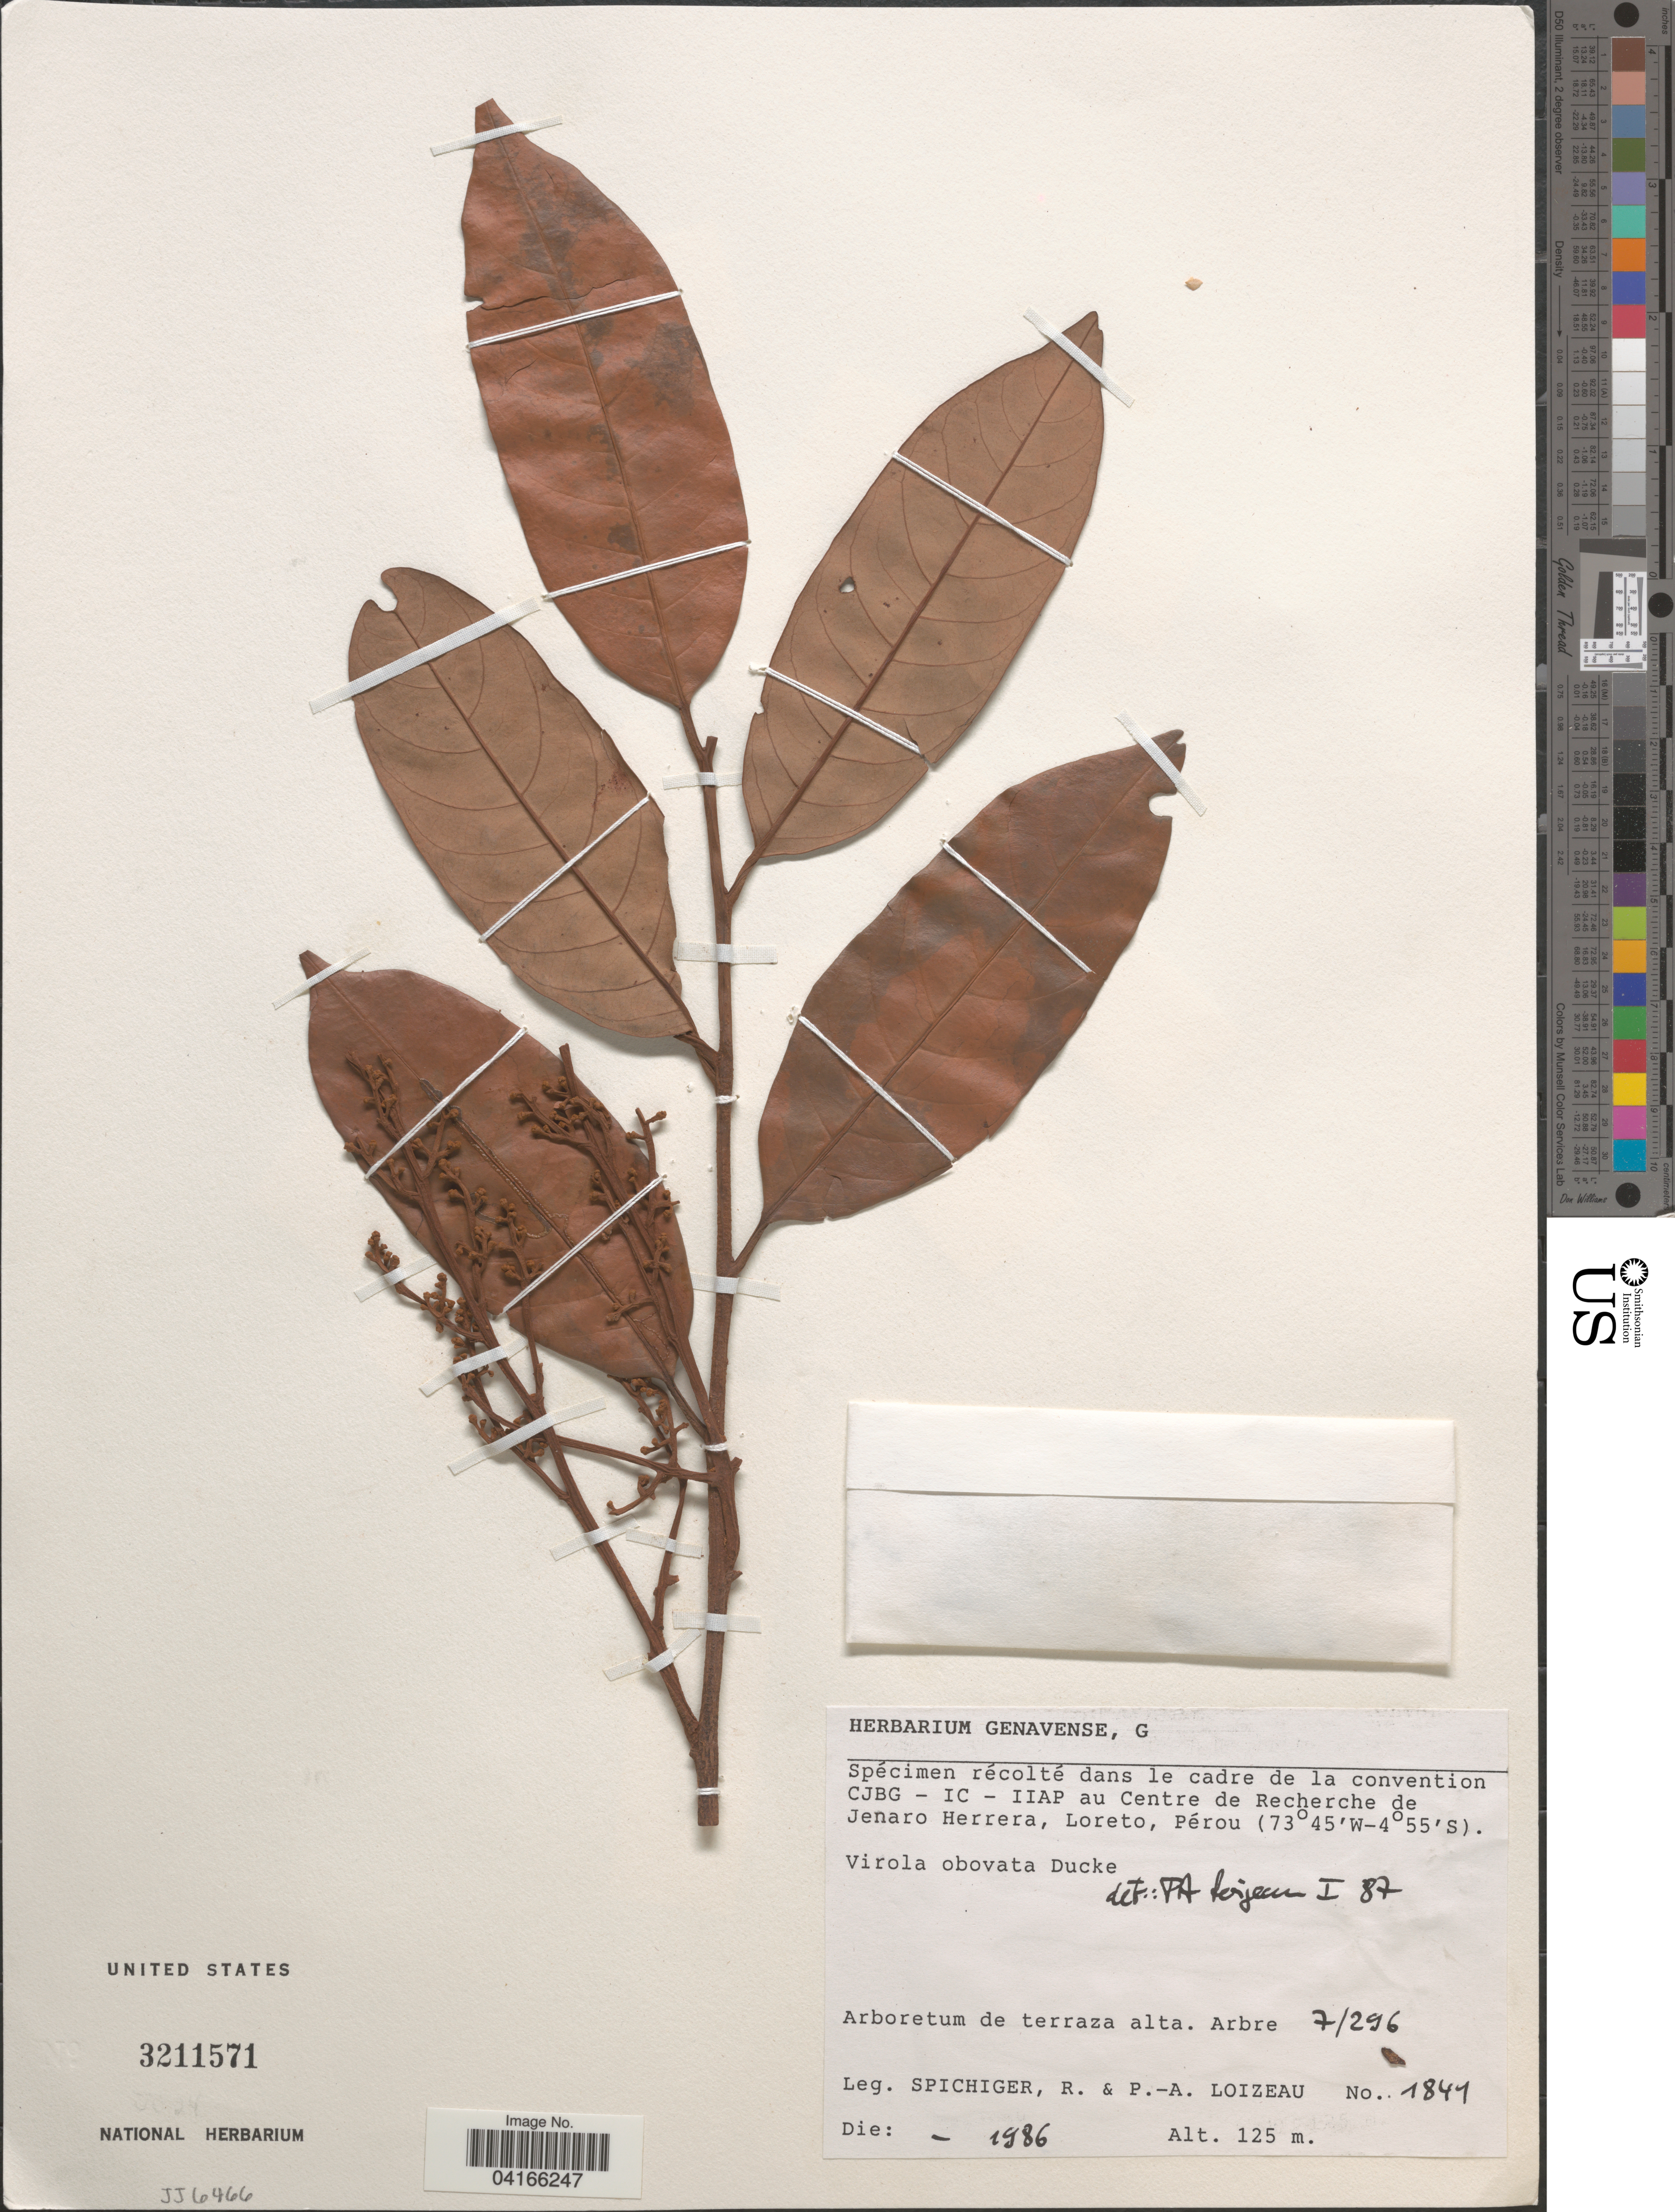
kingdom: Plantae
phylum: Tracheophyta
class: Magnoliopsida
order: Magnoliales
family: Myristicaceae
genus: Virola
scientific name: Virola obovata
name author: Ducke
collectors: R. Spichiger & P. Loizeau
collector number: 1841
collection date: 1986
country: Peru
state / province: Loreto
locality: Dans le cadre de la convention CJBG - IC - IIAP au Centre de Recherche de Jenaro Herrera.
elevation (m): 125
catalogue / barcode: US 3211571